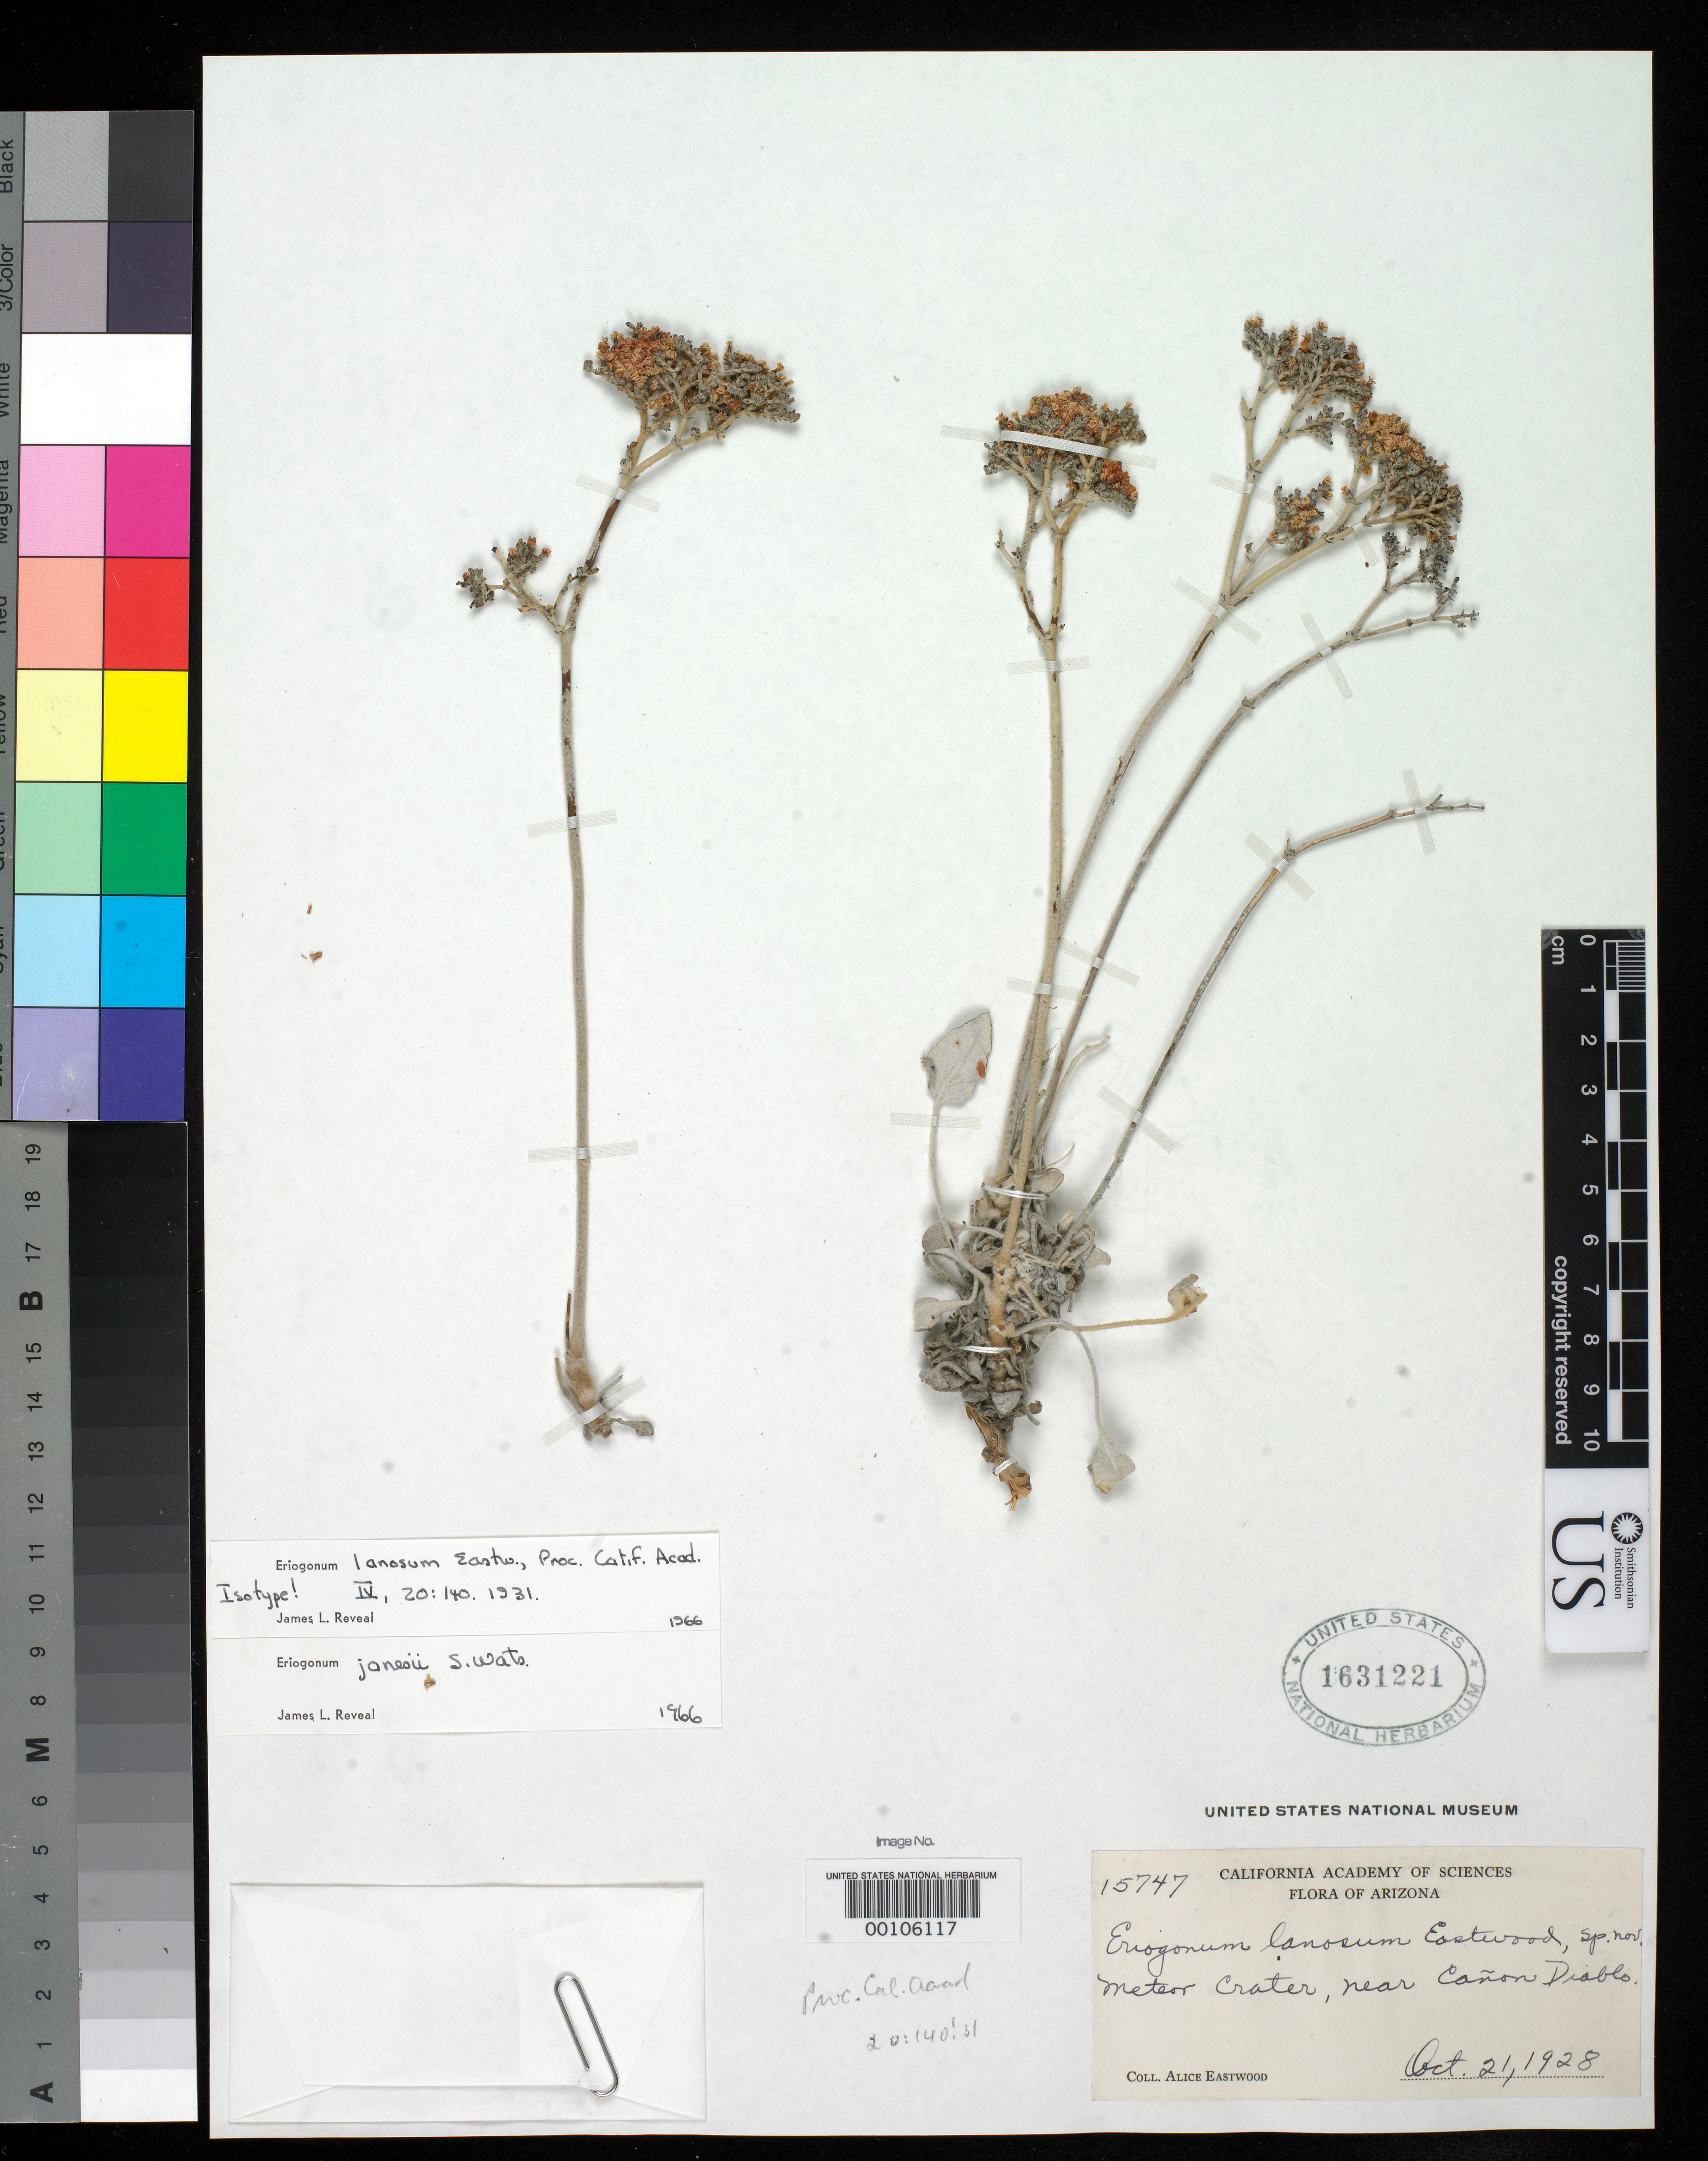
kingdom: Plantae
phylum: Tracheophyta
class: Magnoliopsida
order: Caryophyllales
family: Polygonaceae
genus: Eriogonum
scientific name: Eriogonum lanosum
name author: Eastw.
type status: Isotype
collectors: A. Eastwood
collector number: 15747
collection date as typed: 21 Oct 1928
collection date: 1928-10-21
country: United States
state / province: Arizona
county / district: Coconino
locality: From meteor crater east of Canyon Diable.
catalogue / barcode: US 1631221